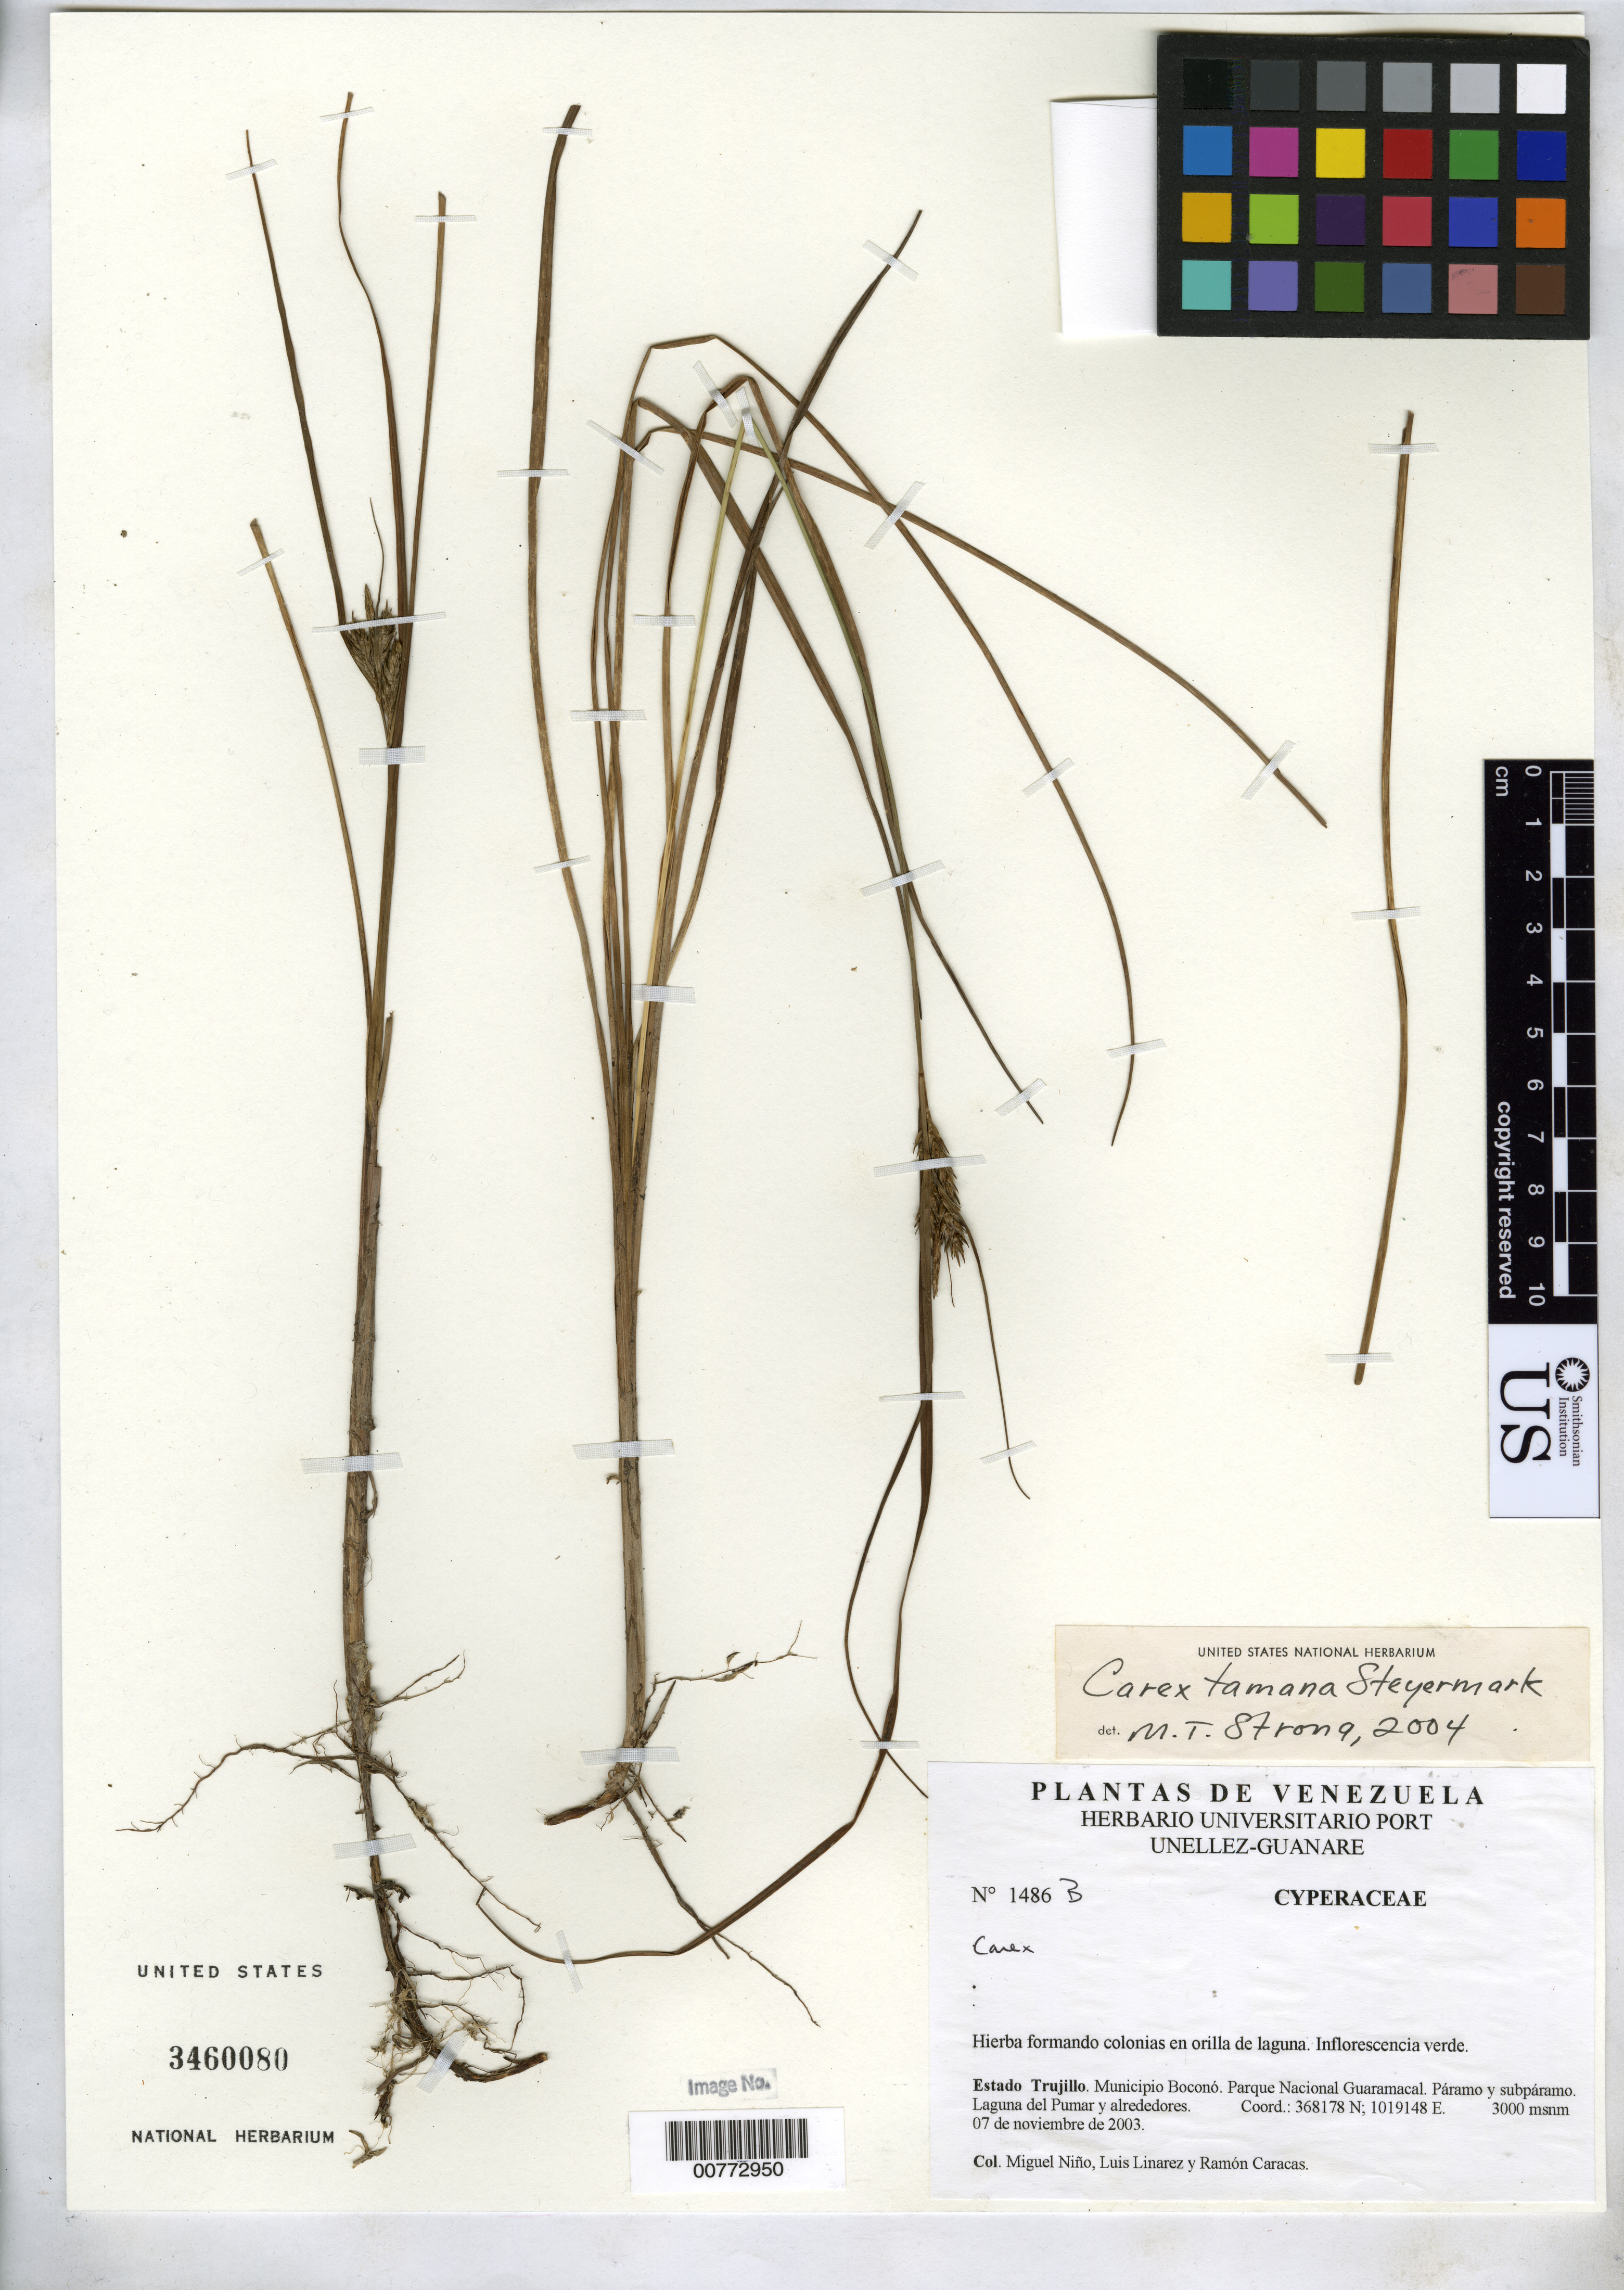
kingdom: Plantae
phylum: Tracheophyta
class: Liliopsida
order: Poales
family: Cyperaceae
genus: Carex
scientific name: Carex tamana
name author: Steyerm.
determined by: Jimnéz-Mejias, Pedro, (UPOS), Universidad Pablo de Olavide (SPAIN)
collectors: S. M. Niño, L. Linárez & R. Caracas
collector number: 1486B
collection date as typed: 07 Nov 2003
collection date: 2003-11-07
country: Venezuela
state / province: Trujillo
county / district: Boconó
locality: Parque Nacional Guaramacal. Laguna del Pumar y alrededores.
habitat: Páramo y subpáramo.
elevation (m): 3000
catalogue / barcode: US 3460080